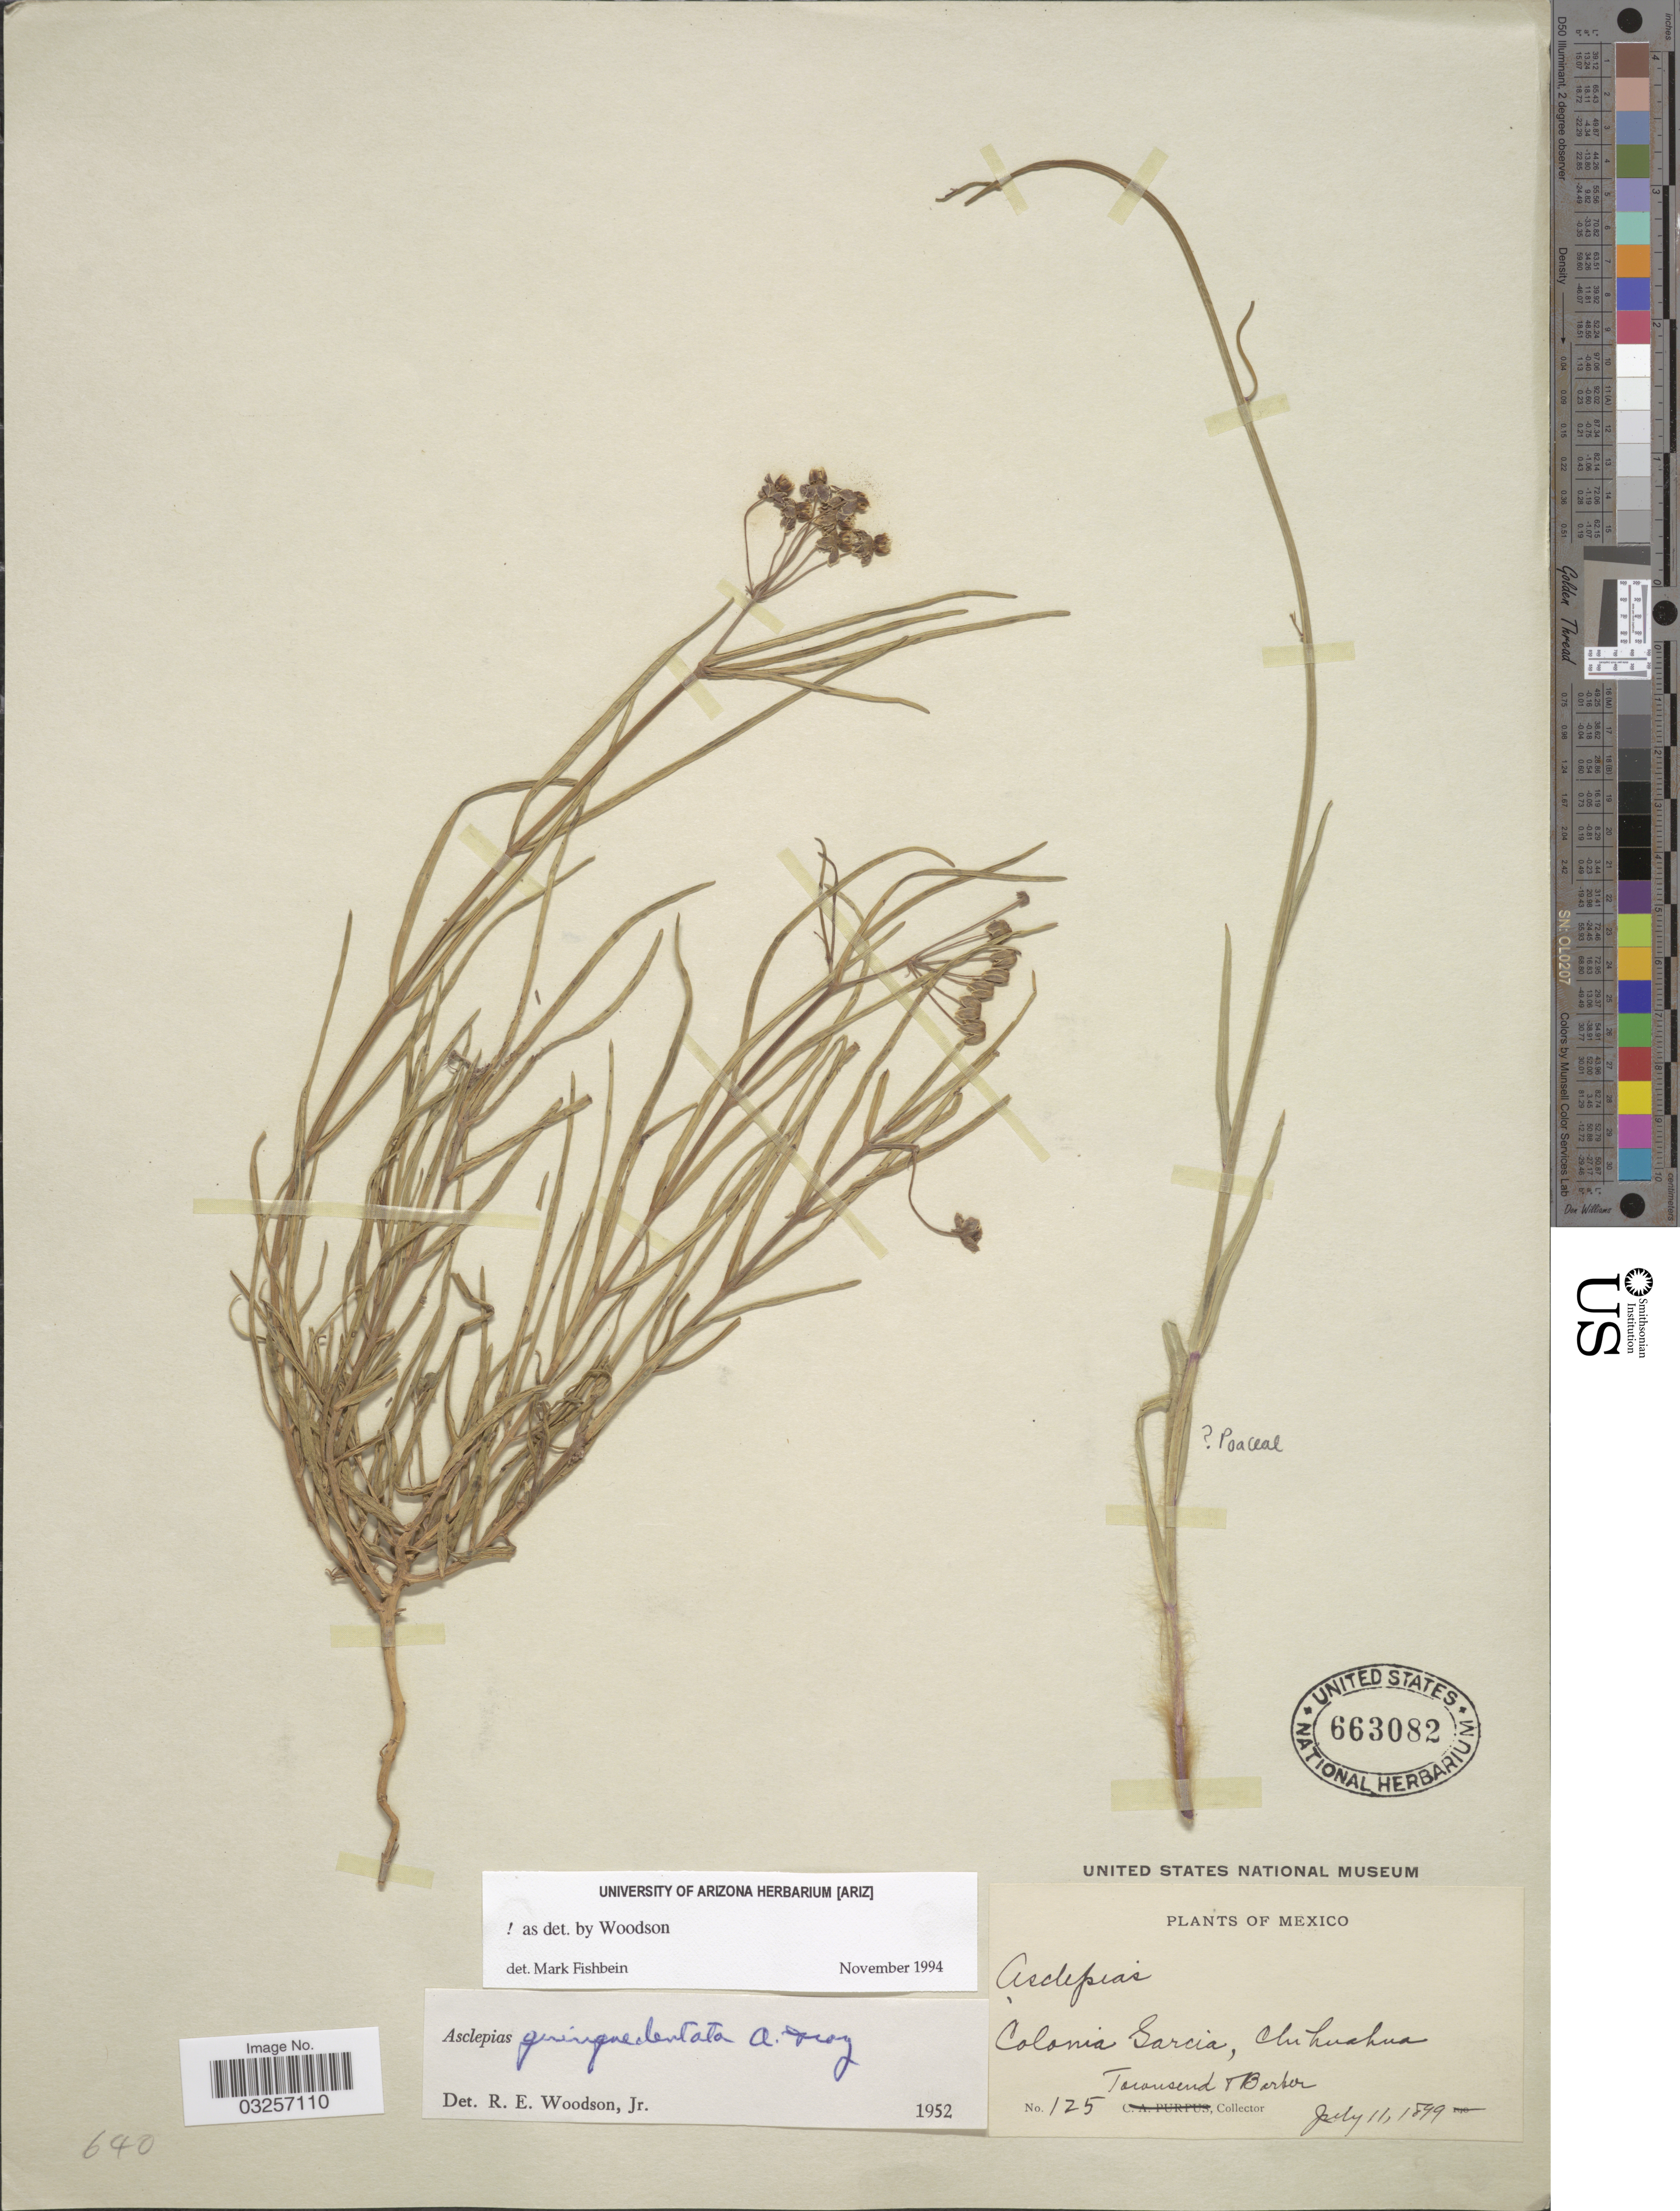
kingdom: Plantae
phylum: Tracheophyta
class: Magnoliopsida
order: Gentianales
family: Apocynaceae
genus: Asclepias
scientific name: Asclepias quinquedentata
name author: A. Gray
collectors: Townsend & -. Barber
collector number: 125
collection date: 1899-07-11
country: Mexico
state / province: Chihuahua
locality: Colonia Garcia.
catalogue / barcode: US 663082